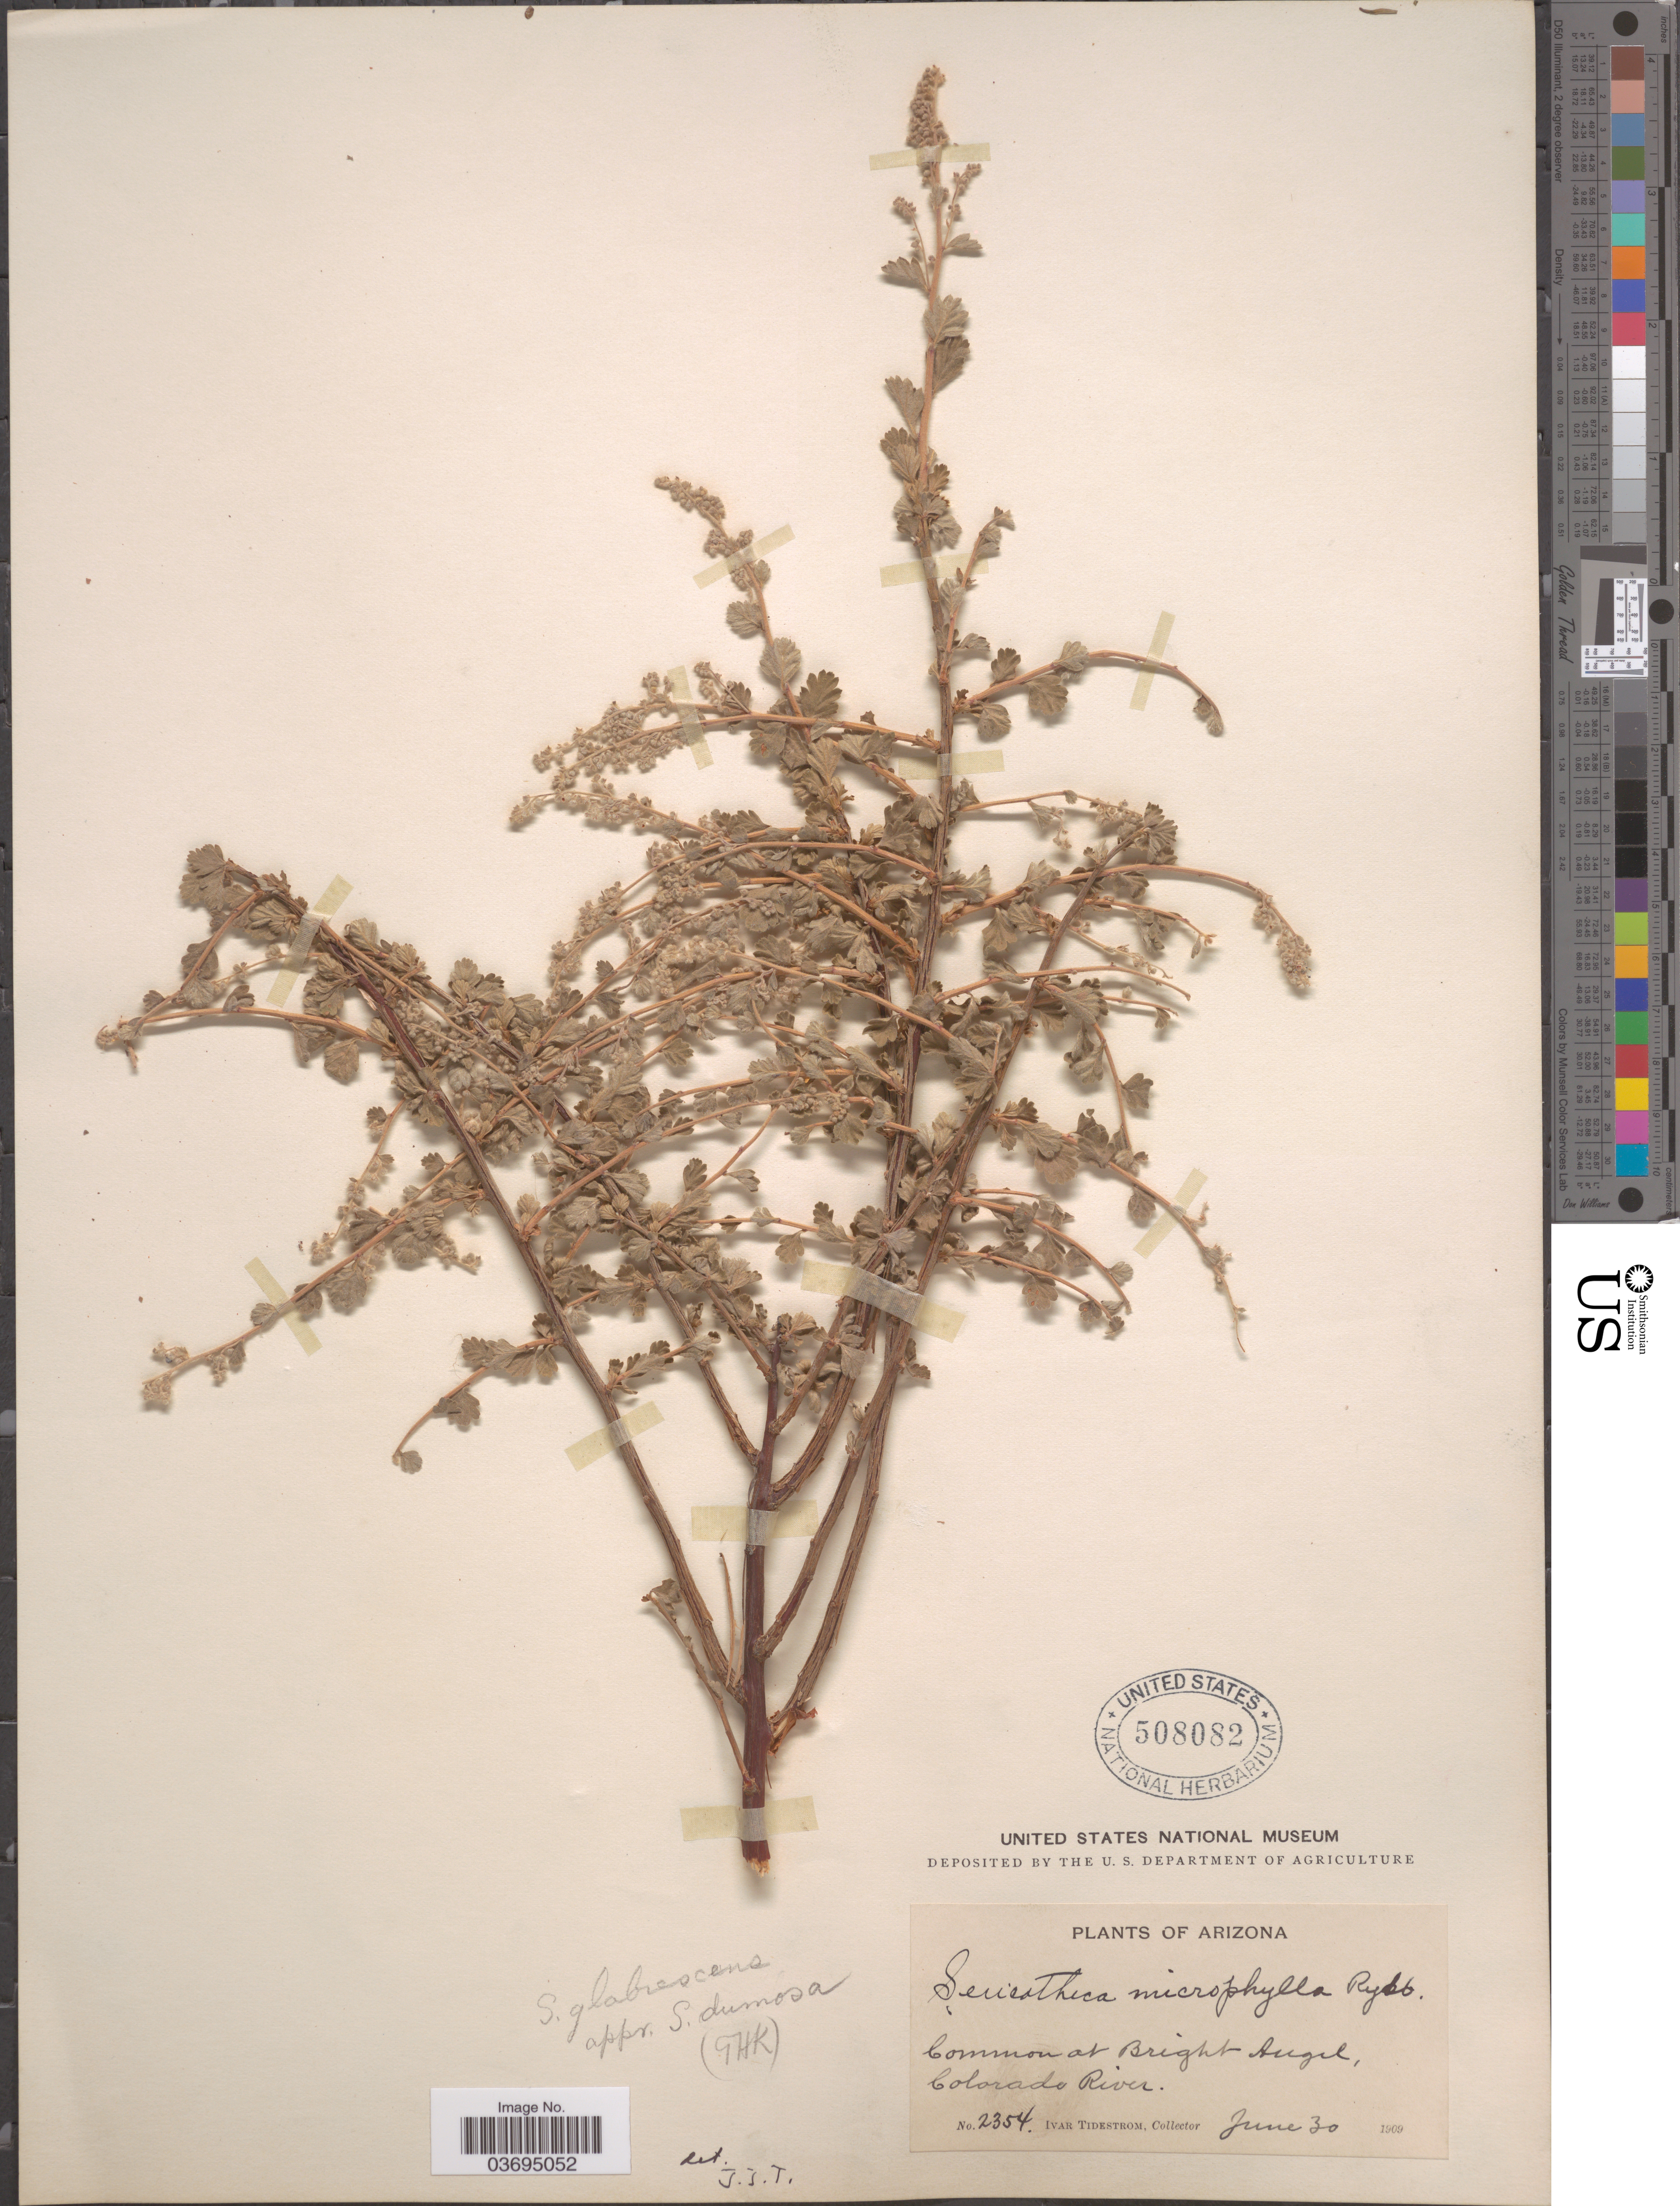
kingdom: Plantae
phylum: Tracheophyta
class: Magnoliopsida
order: Rosales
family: Rosaceae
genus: Holodiscus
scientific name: Holodiscus discolor var. dumosus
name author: Maxim. ex J.M. Coult.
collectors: I. F. Tidestrom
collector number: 2354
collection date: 1909-06-30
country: United States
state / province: Arizona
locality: Bright Angel, Colorado River.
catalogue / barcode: US 508082